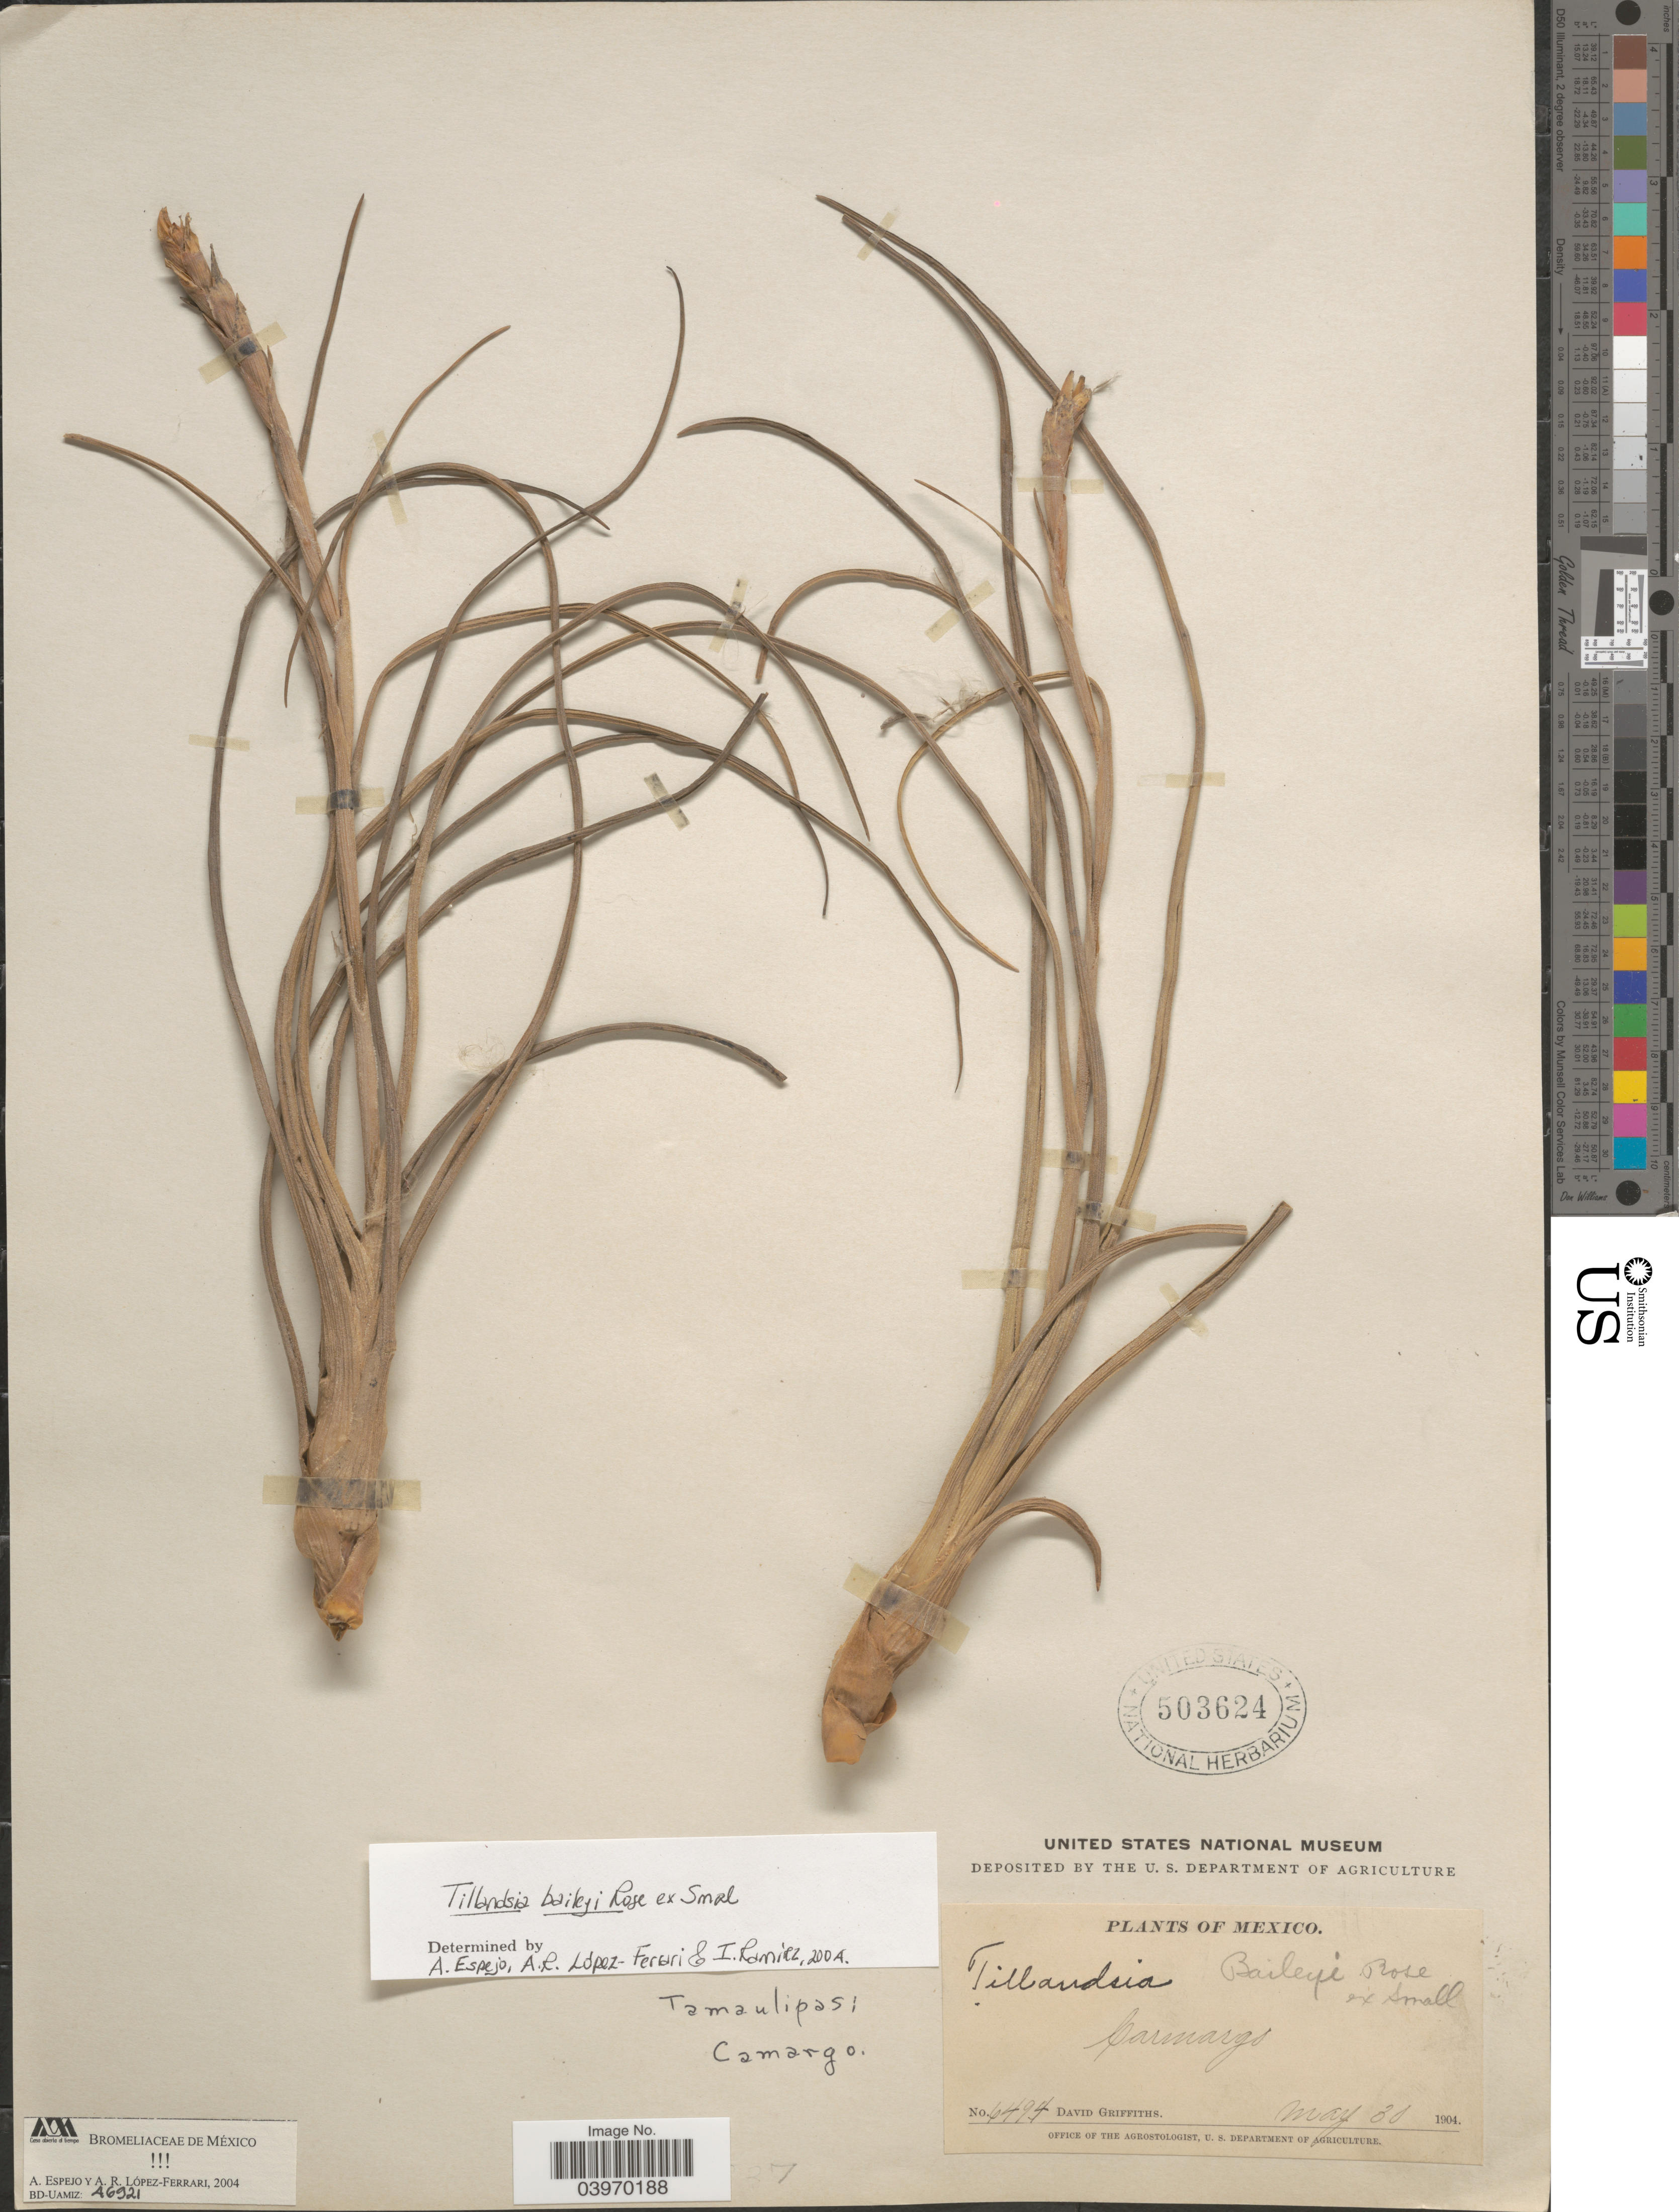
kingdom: Plantae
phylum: Tracheophyta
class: Liliopsida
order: Poales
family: Bromeliaceae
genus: Tillandsia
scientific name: Tillandsia baileyi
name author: Rose ex Small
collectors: D. Griffiths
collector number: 6494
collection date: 1904-05-30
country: Mexico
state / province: Tamaulipas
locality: Camargo. Carmargo.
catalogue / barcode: US 503624